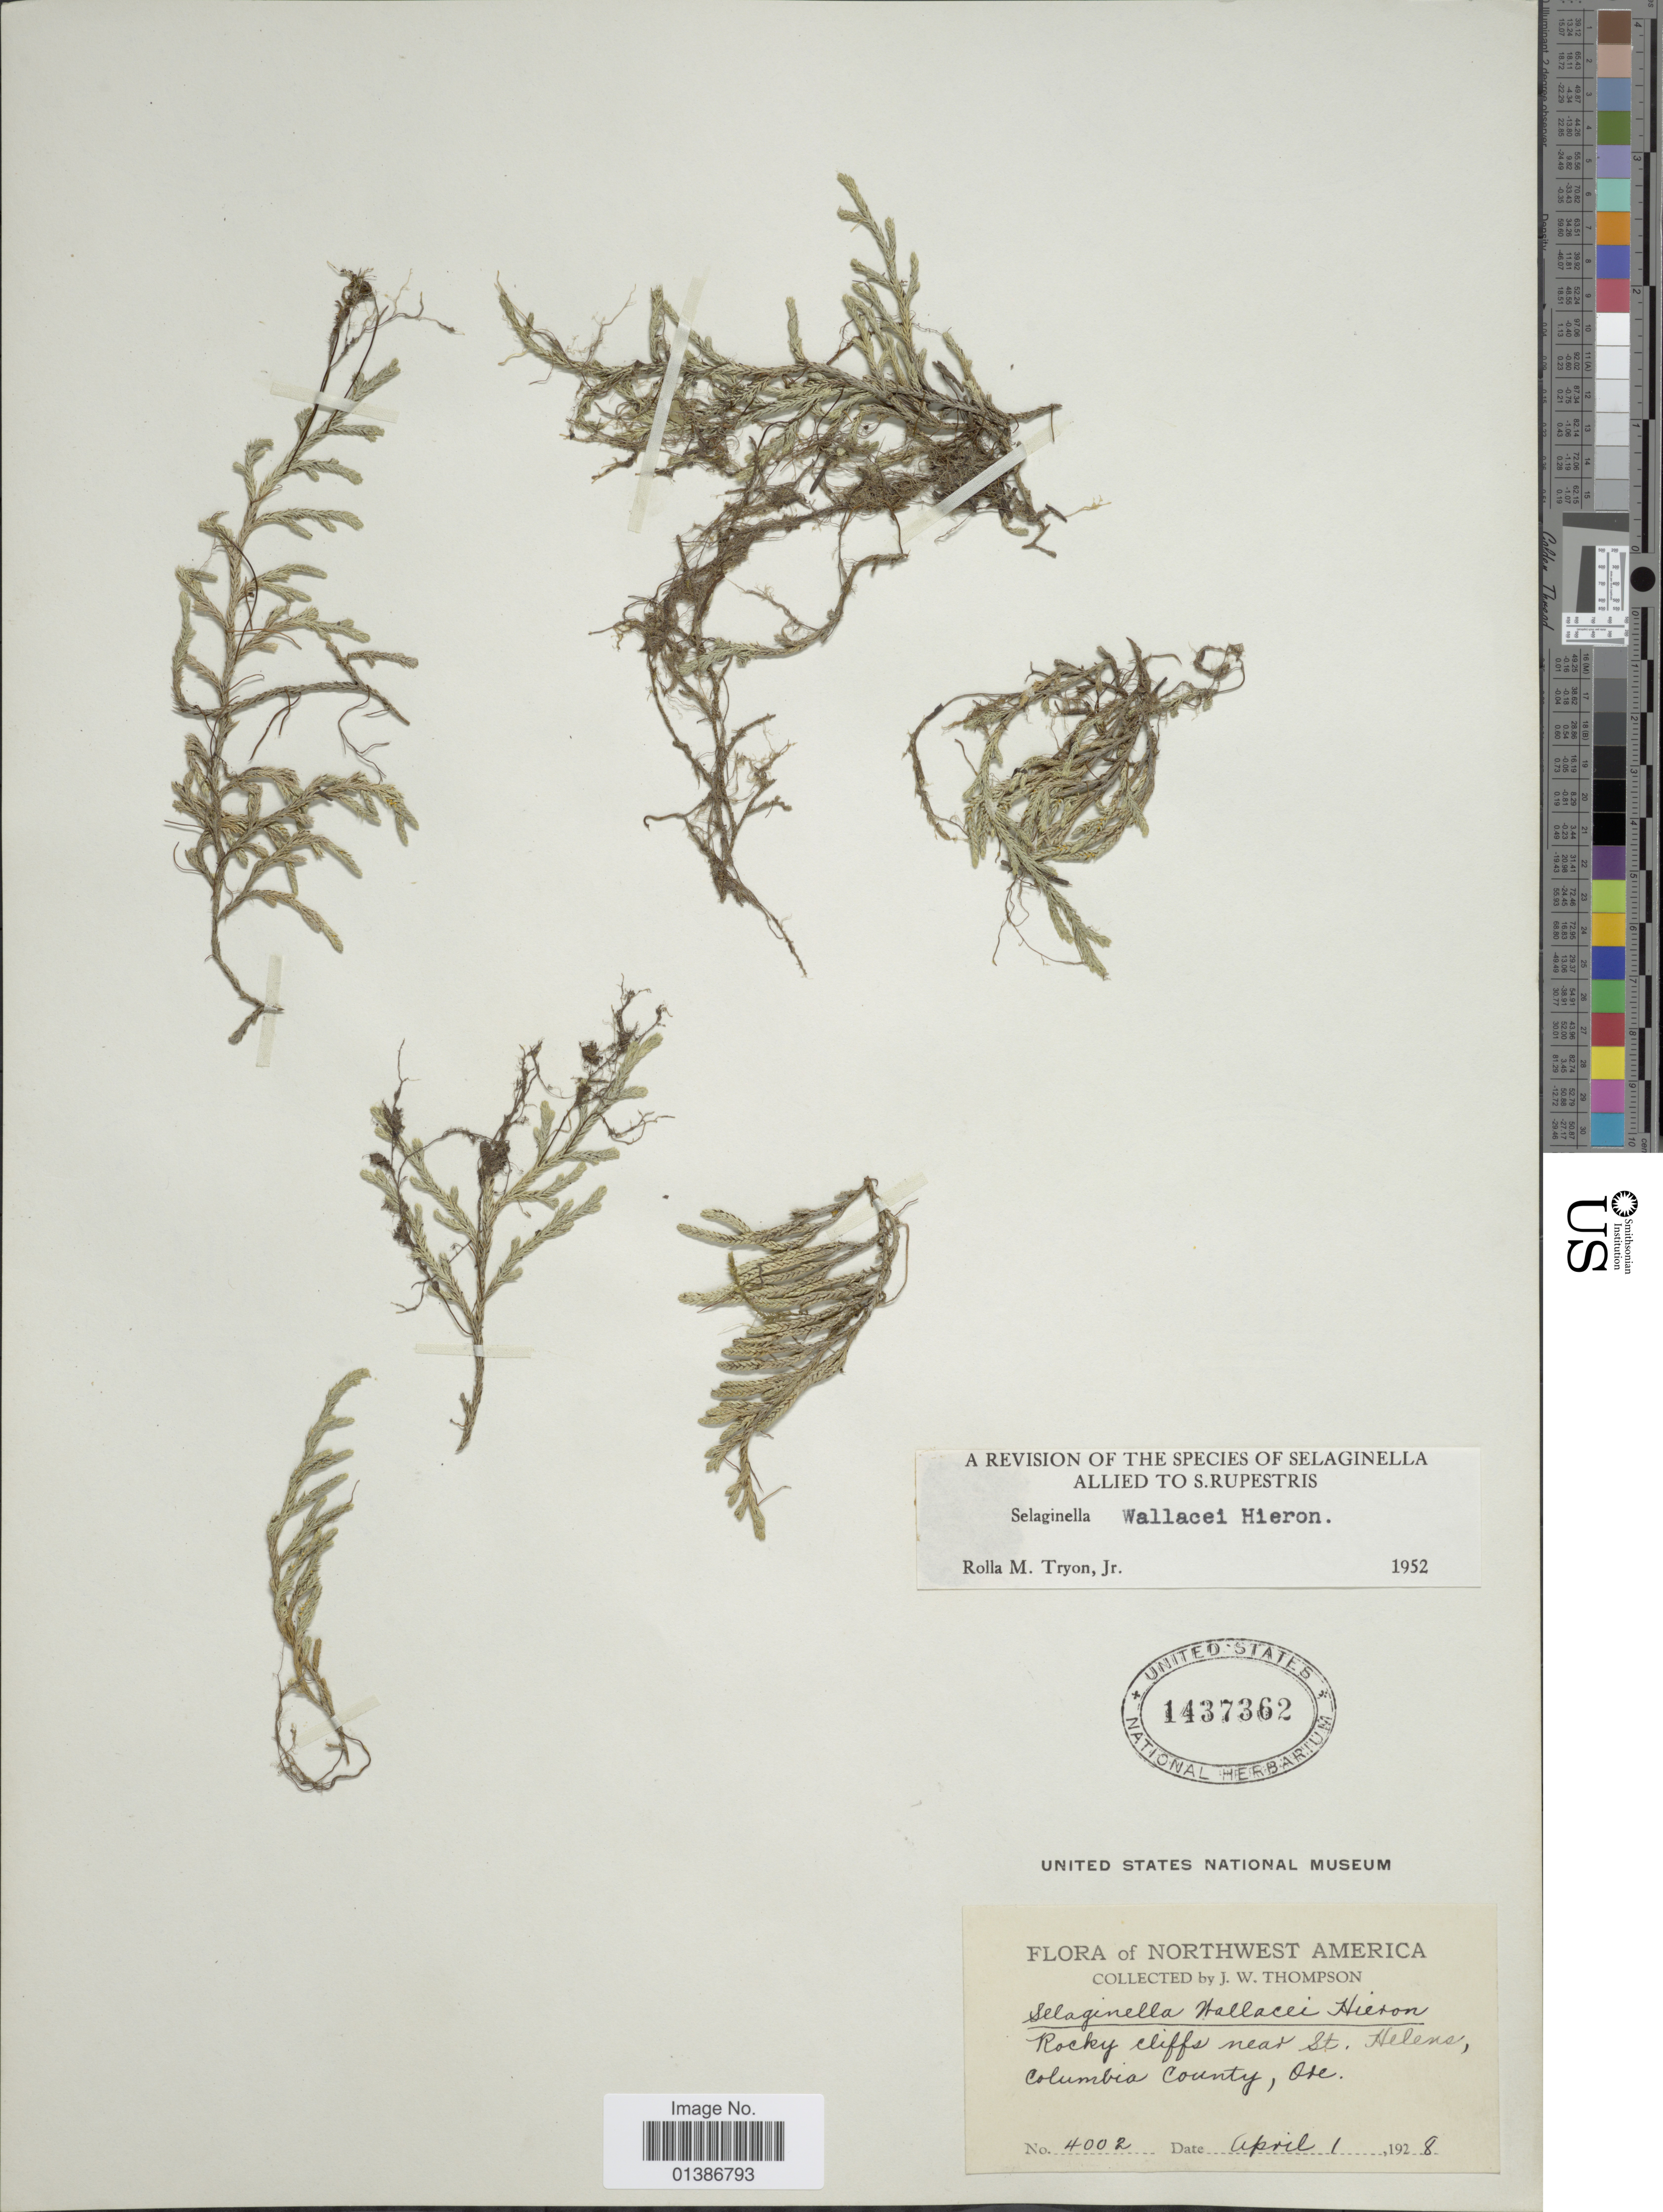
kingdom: Plantae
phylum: Tracheophyta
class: Lycopodiopsida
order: Selaginellales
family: Selaginellaceae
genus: Selaginella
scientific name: Selaginella wallacei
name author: Hieron.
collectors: J. W. Thompson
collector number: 4002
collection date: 1928-04-01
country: United States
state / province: Oregon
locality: Rocky cliffs near St. Helena, Columbia County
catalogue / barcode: US 1437362